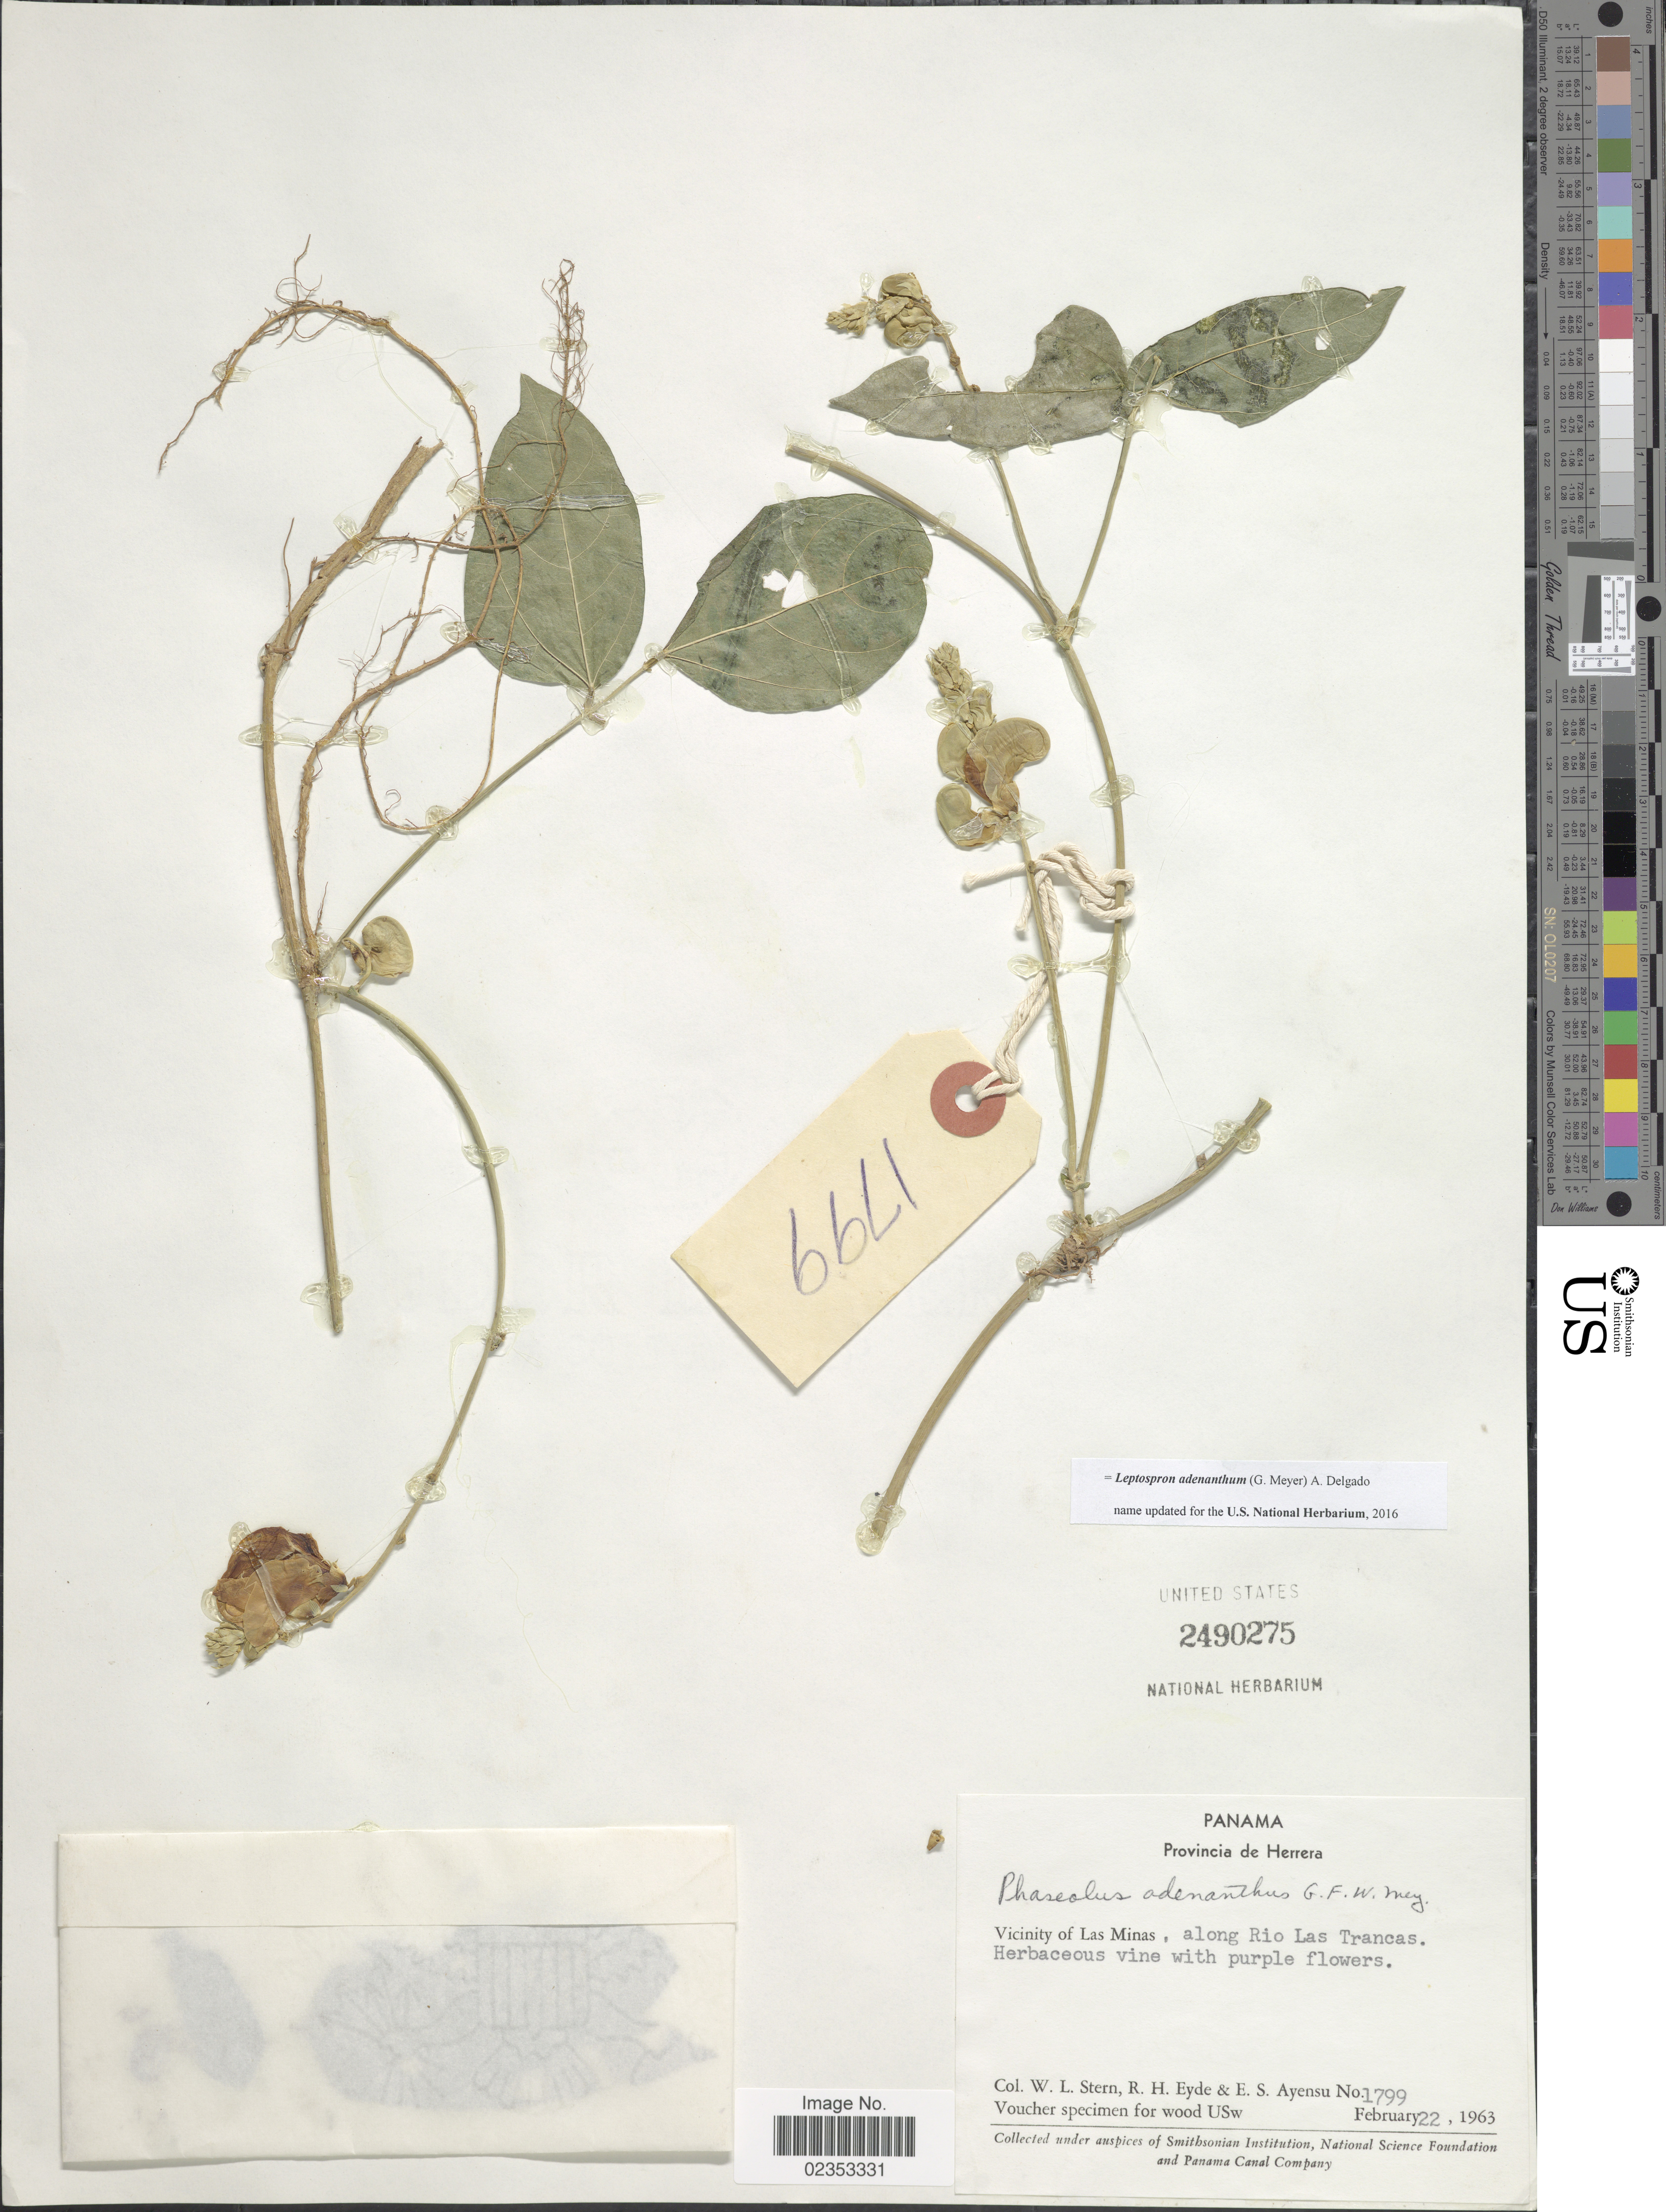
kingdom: Plantae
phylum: Tracheophyta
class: Magnoliopsida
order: Fabales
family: Fabaceae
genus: Leptospron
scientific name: Leptospron adenanthum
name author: (G. Mey.) A. Delgado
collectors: W. L. Stern, R. H. Eyde & E. S. Ayensu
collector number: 1799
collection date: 1963-02-22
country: Panama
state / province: Herrera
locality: Vicinity of :Las Minas, along Rio Las Trancas.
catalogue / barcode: US 2490275